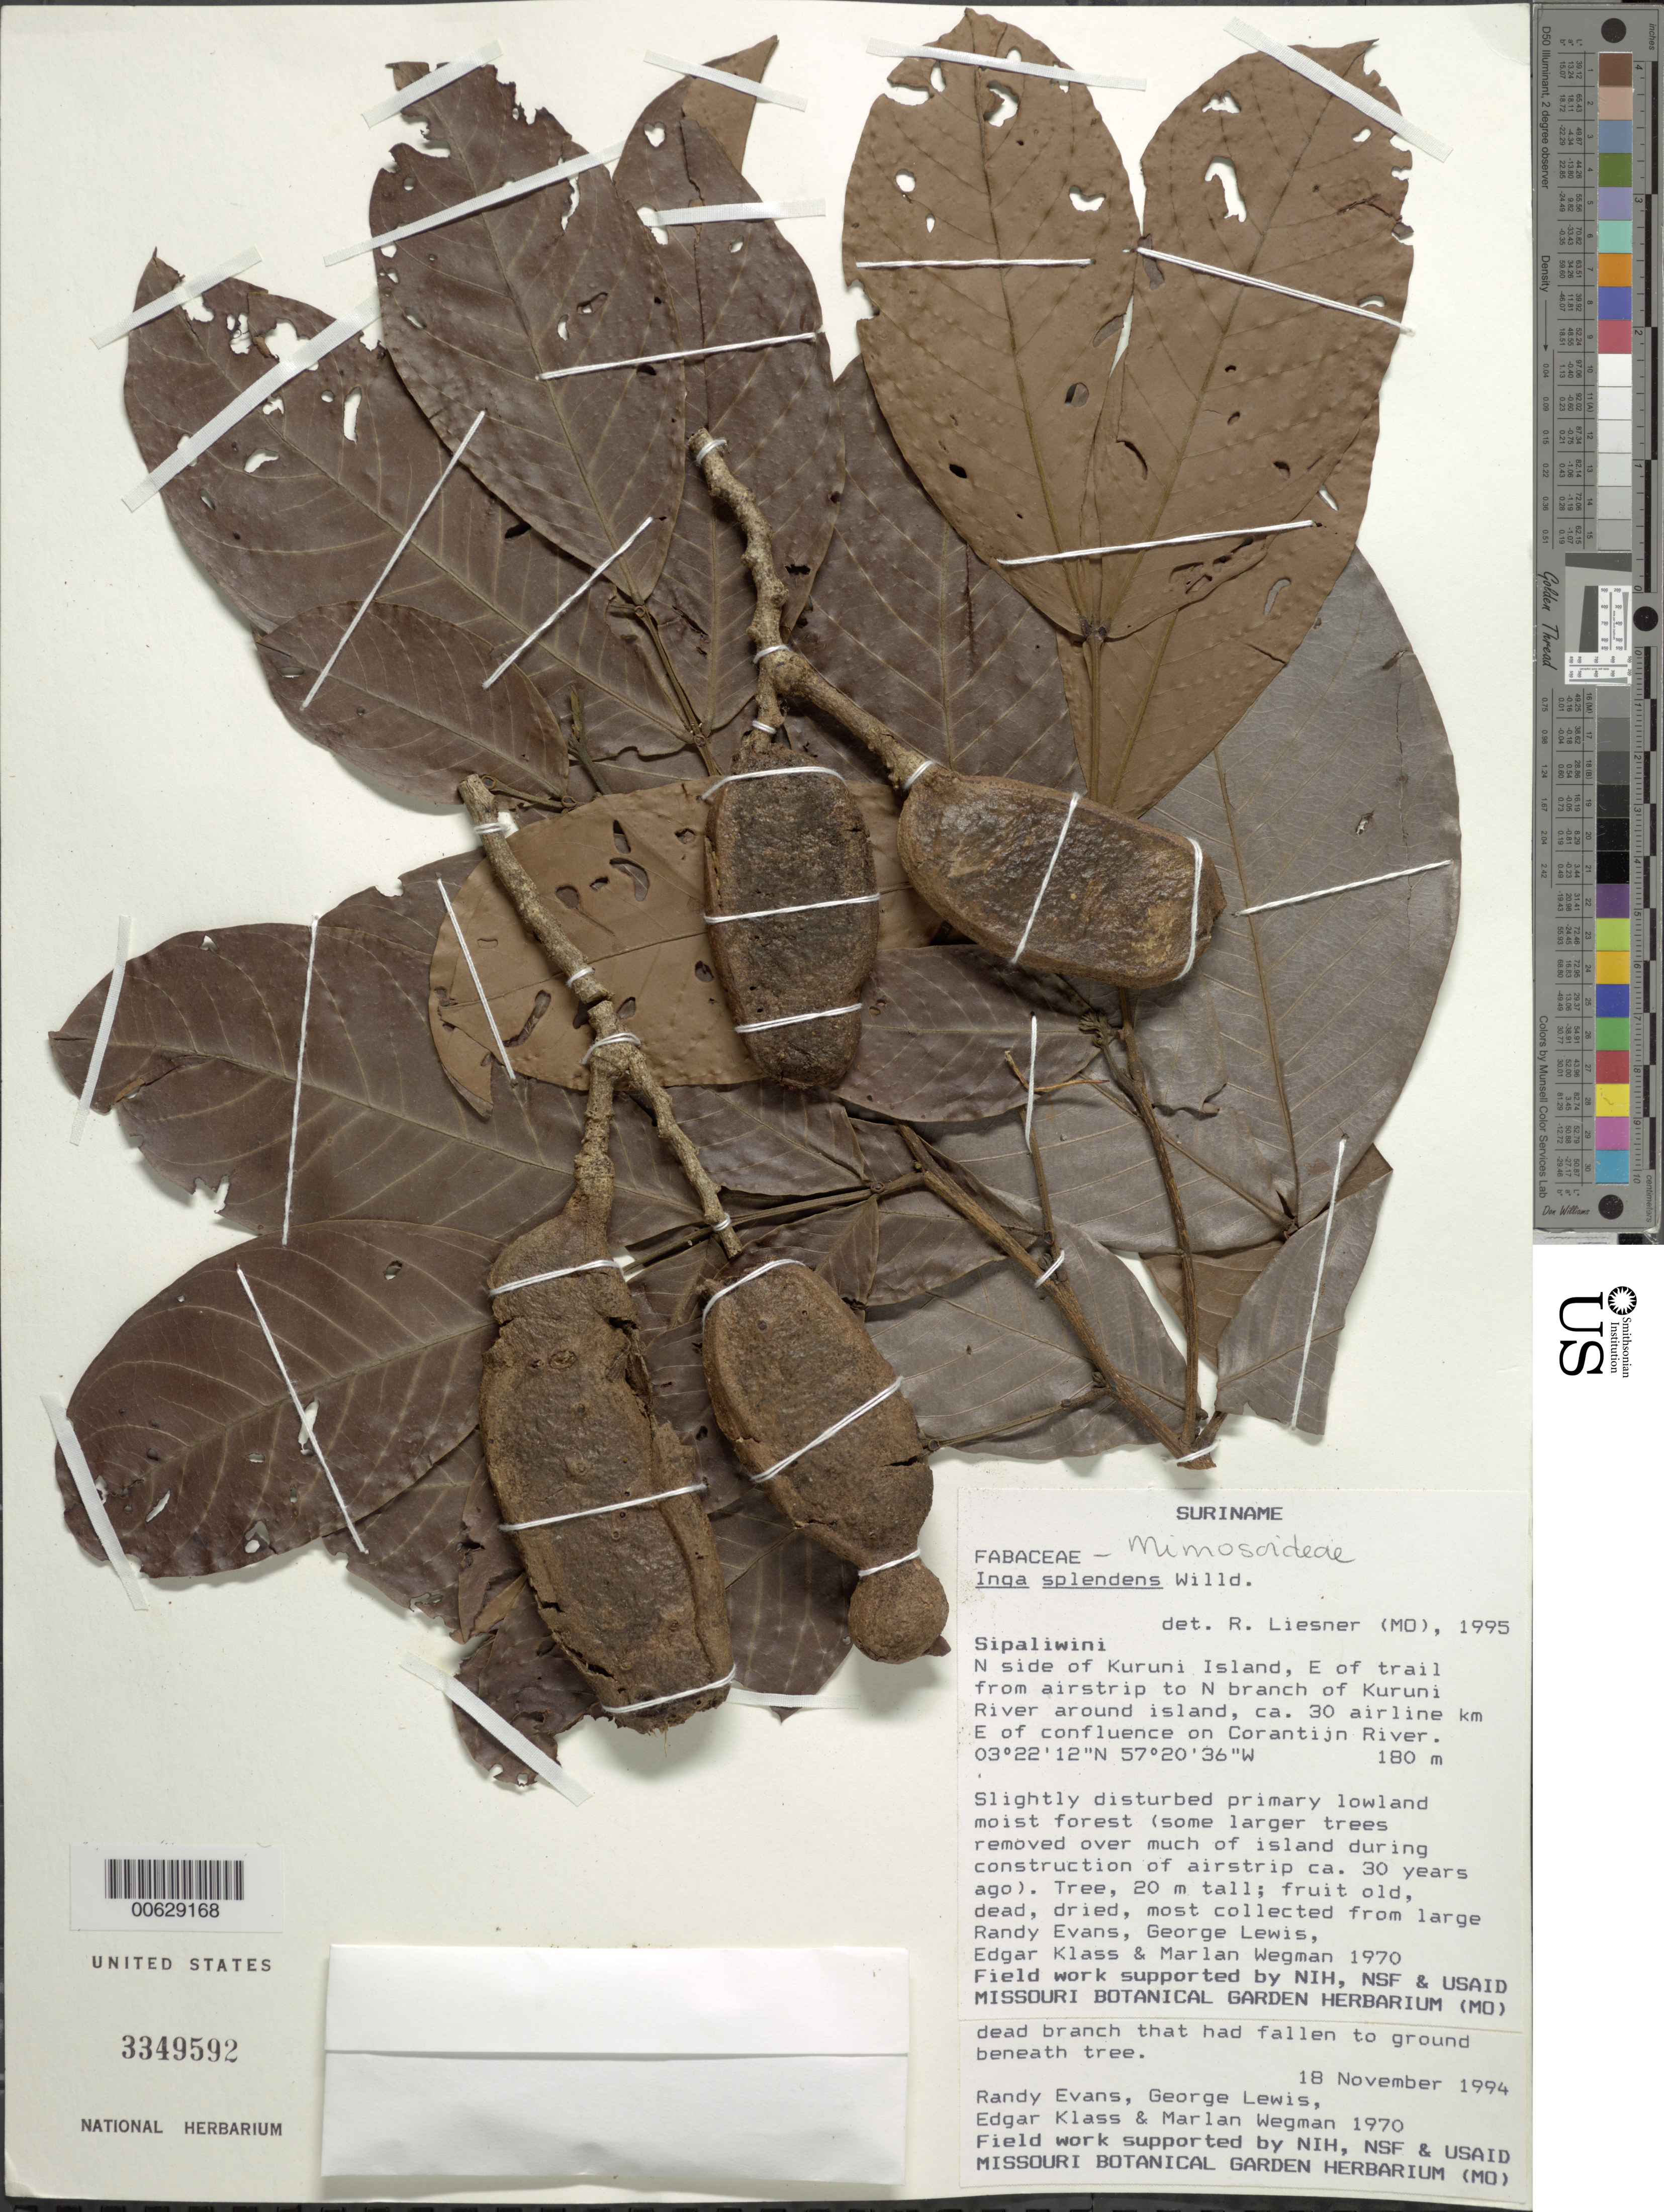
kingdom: Plantae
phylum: Tracheophyta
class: Magnoliopsida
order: Fabales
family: Fabaceae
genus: Inga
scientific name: Inga splendens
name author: Willd.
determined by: Liesner, R. L.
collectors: R. Evans, G. Lewis, E. Klass & M. Wegman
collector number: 1970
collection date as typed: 18-Nov-94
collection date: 1994-11-18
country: Suriname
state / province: Sipaliwini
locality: Kuruni Island, N side, E of trail from airstrip to N branch of Kuruni R., ca 30 airline km E of confluence on Corantijn R.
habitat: Slightly disturbed primary lowland moist forest (some larger trees removed over much of island during construction of airstrip ca. 30 years ago)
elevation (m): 180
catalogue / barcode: US 3349592